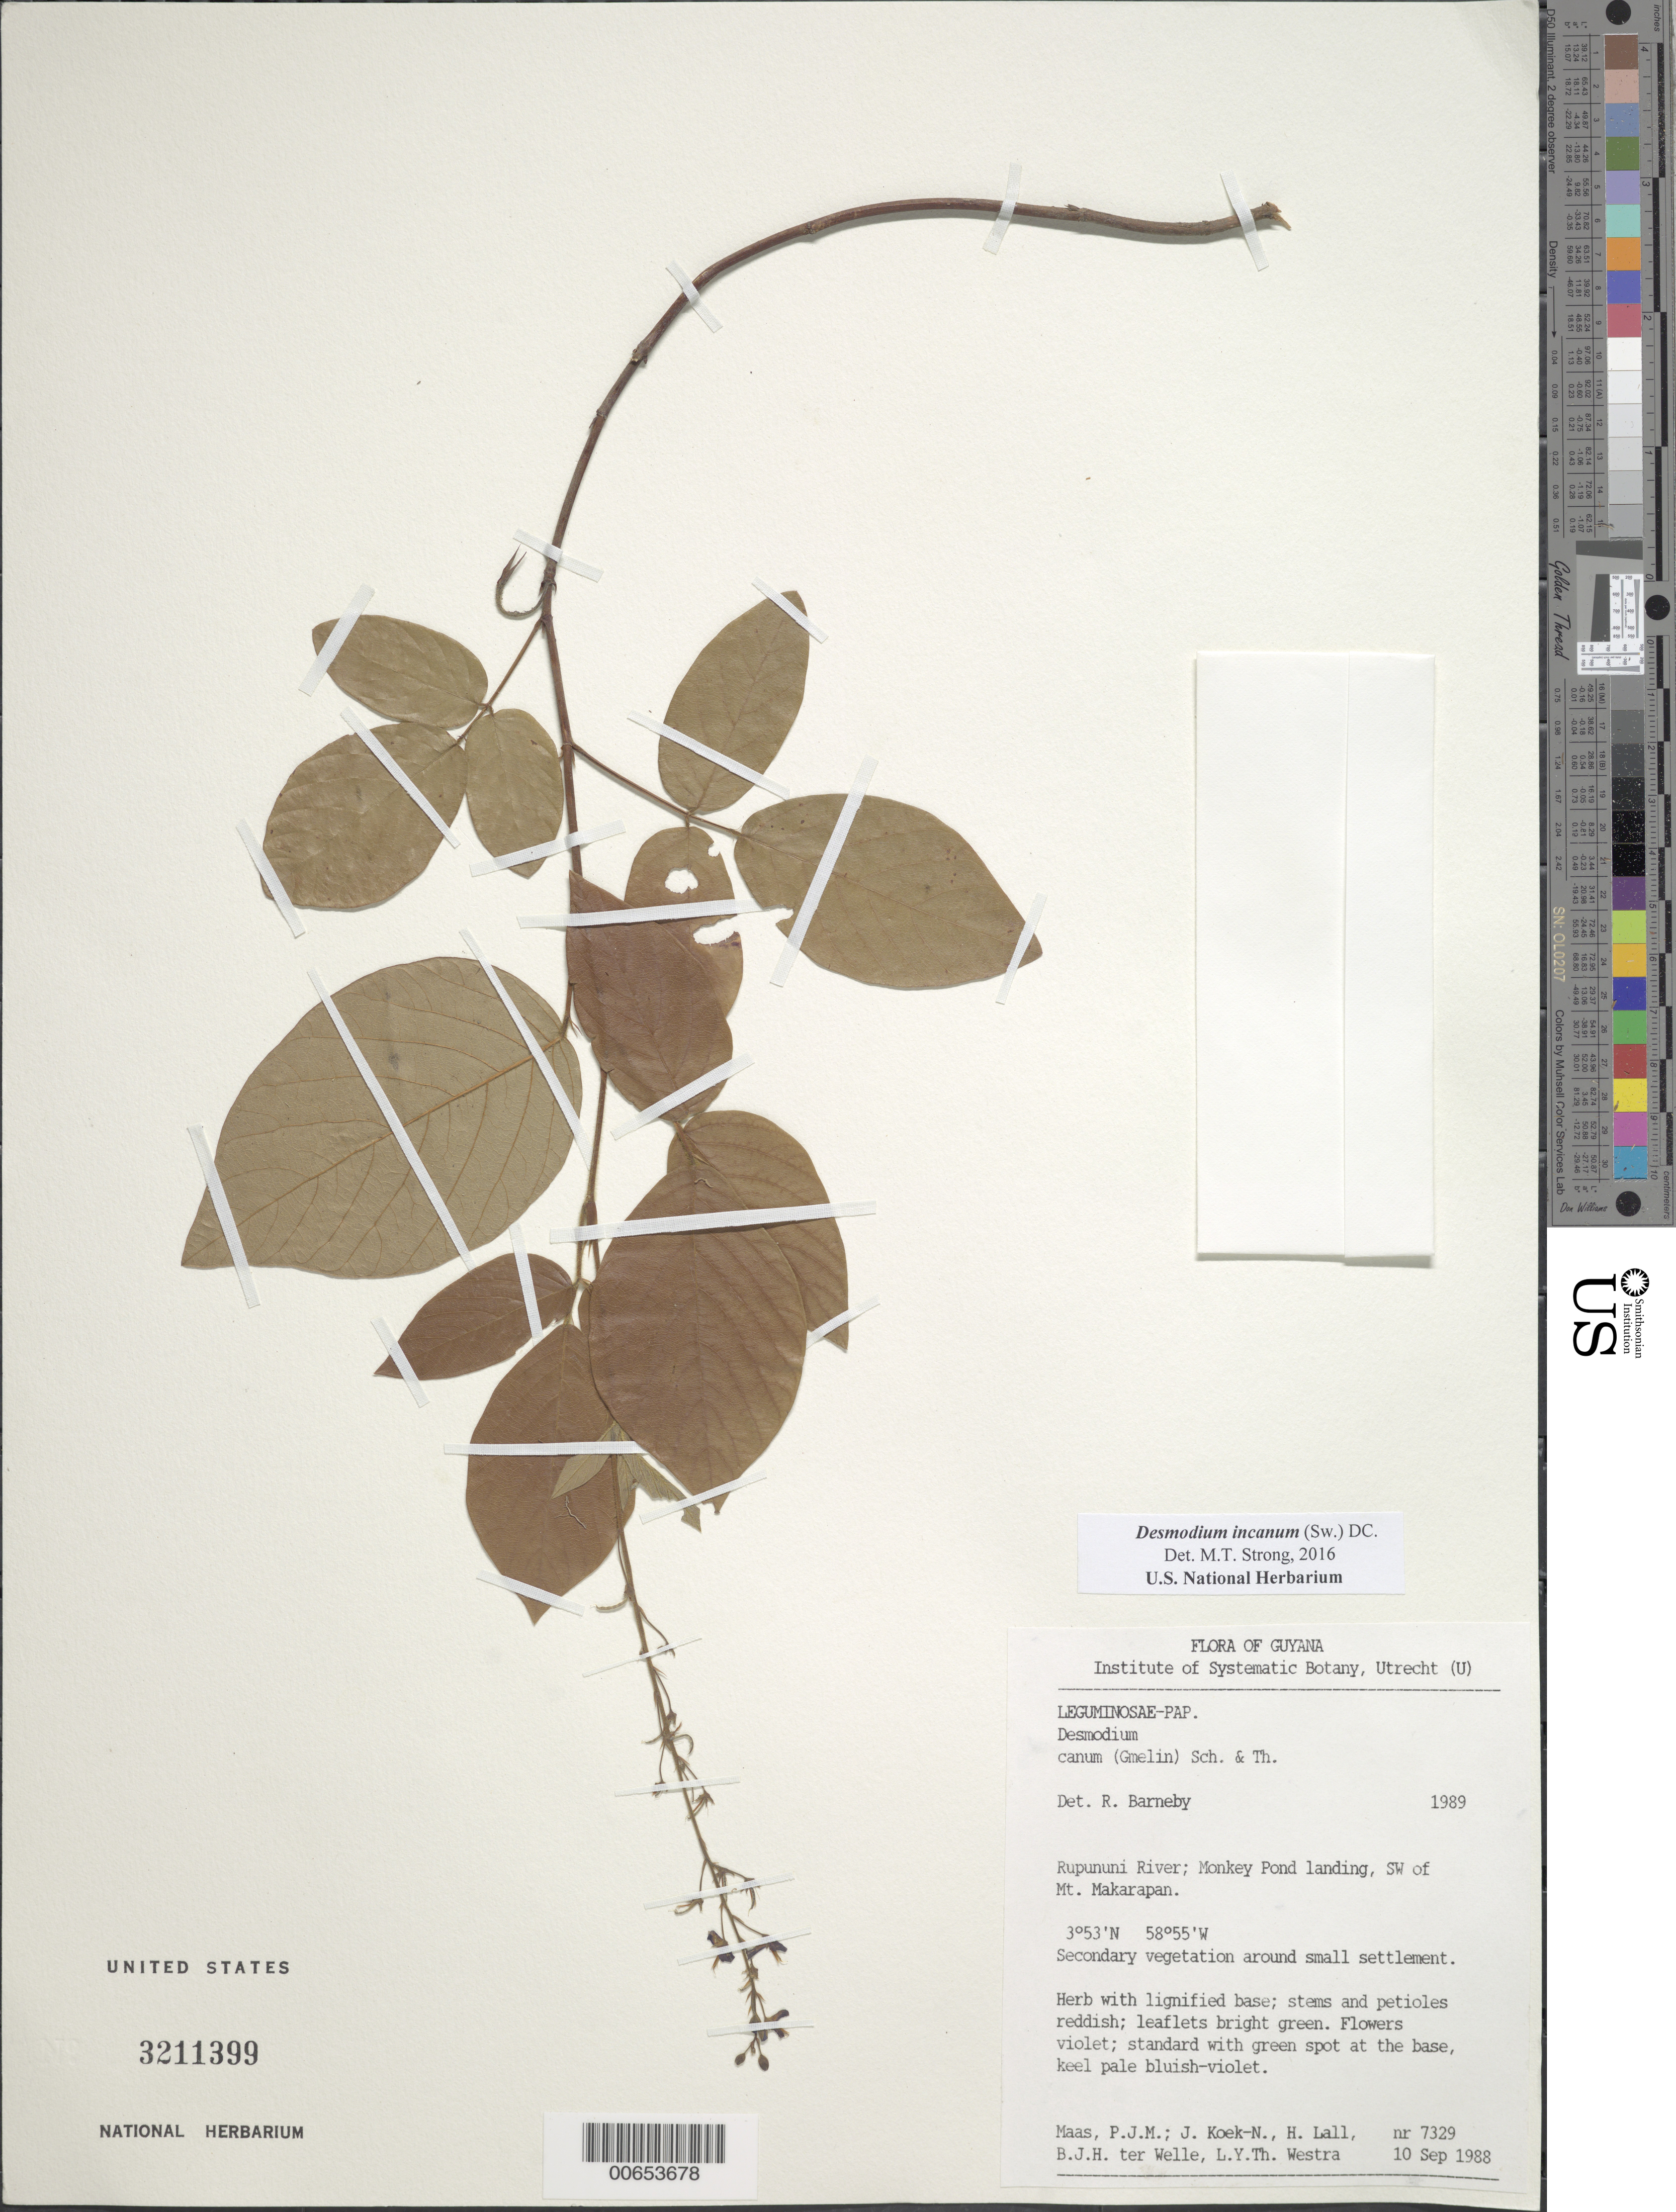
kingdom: Plantae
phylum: Tracheophyta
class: Magnoliopsida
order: Fabales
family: Fabaceae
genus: Desmodium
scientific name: Desmodium incanum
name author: (Sw.) DC.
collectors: P. Maas, J. Koek-Noorman, H. Lall, B. Welle & L. Y. T. Westra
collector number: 7329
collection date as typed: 10-Sep-88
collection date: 1988-09-10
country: Guyana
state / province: U. Takutu-U. Essequibo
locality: Rupununi River, Monkey Pond landing, SW of Mt. Makarapan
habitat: Secondary vegetation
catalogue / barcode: US 3211399